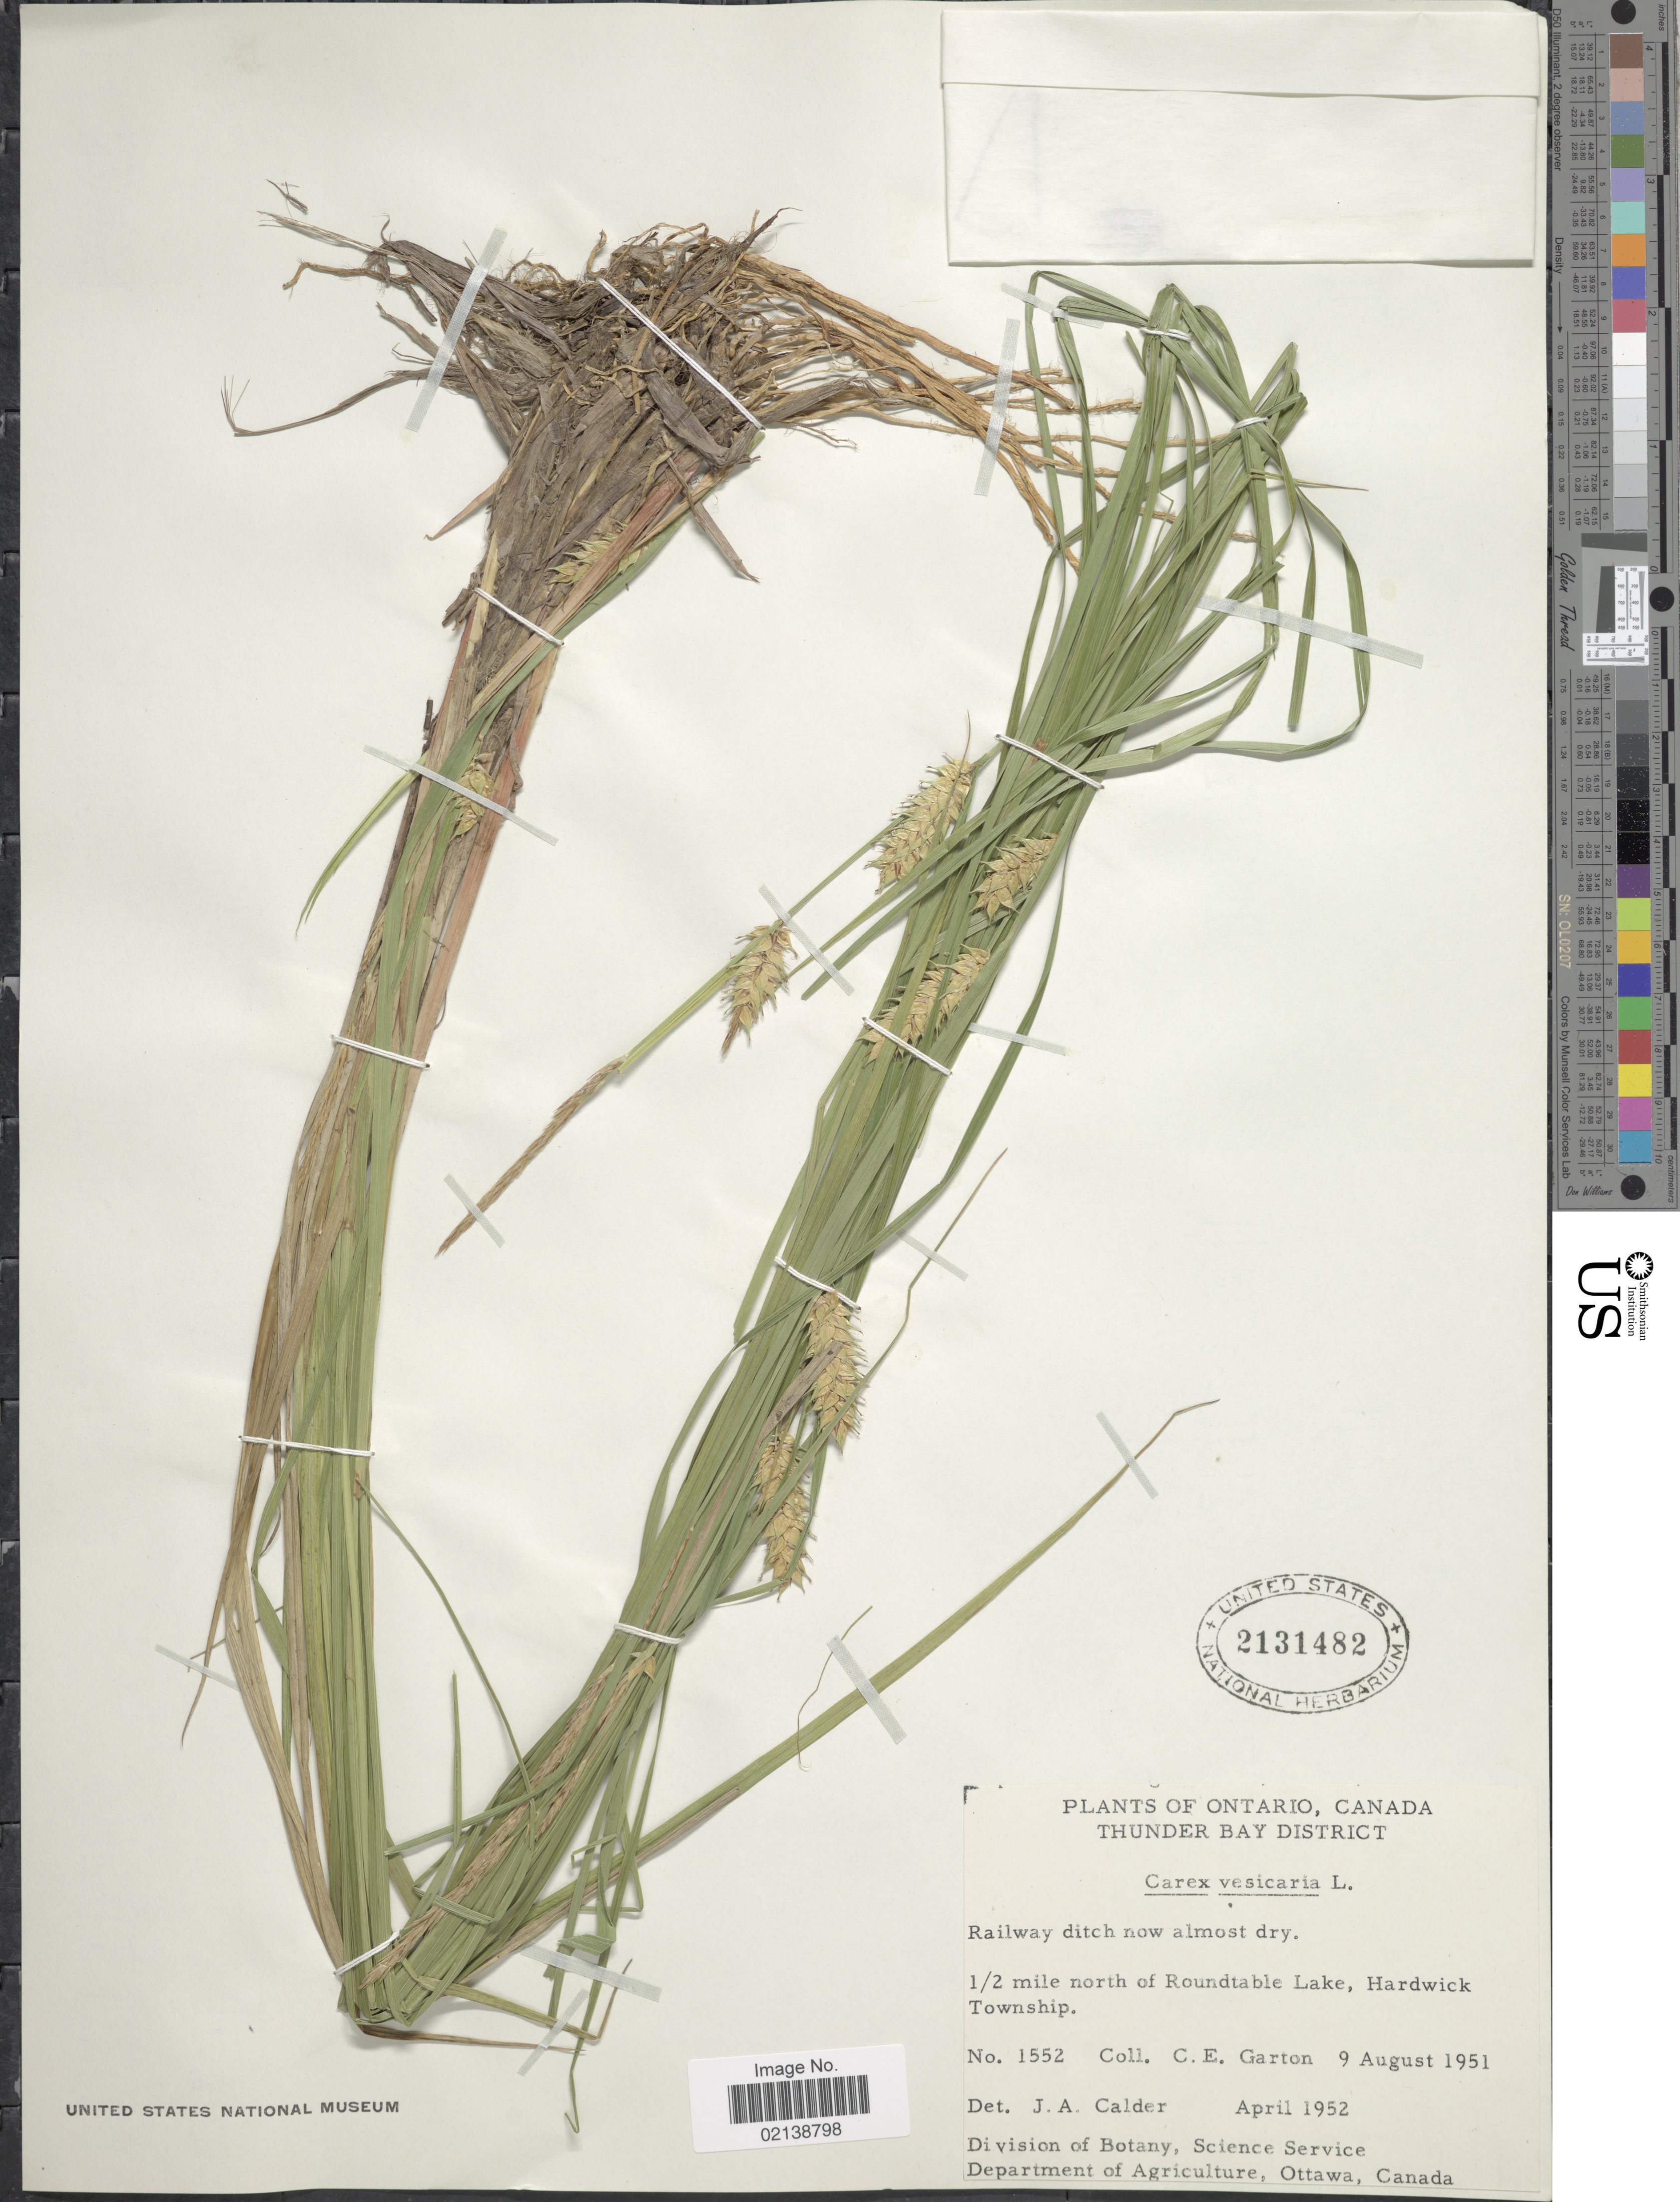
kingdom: Plantae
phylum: Tracheophyta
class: Liliopsida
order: Poales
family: Cyperaceae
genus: Carex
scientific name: Carex vesicaria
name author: L.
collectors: C. E. Garton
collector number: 1552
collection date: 1951-08-09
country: Canada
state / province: Ontario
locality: Thunder Bay District, ½ mile north of Roundtable Lake, Hardwick Township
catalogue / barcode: US 2131482